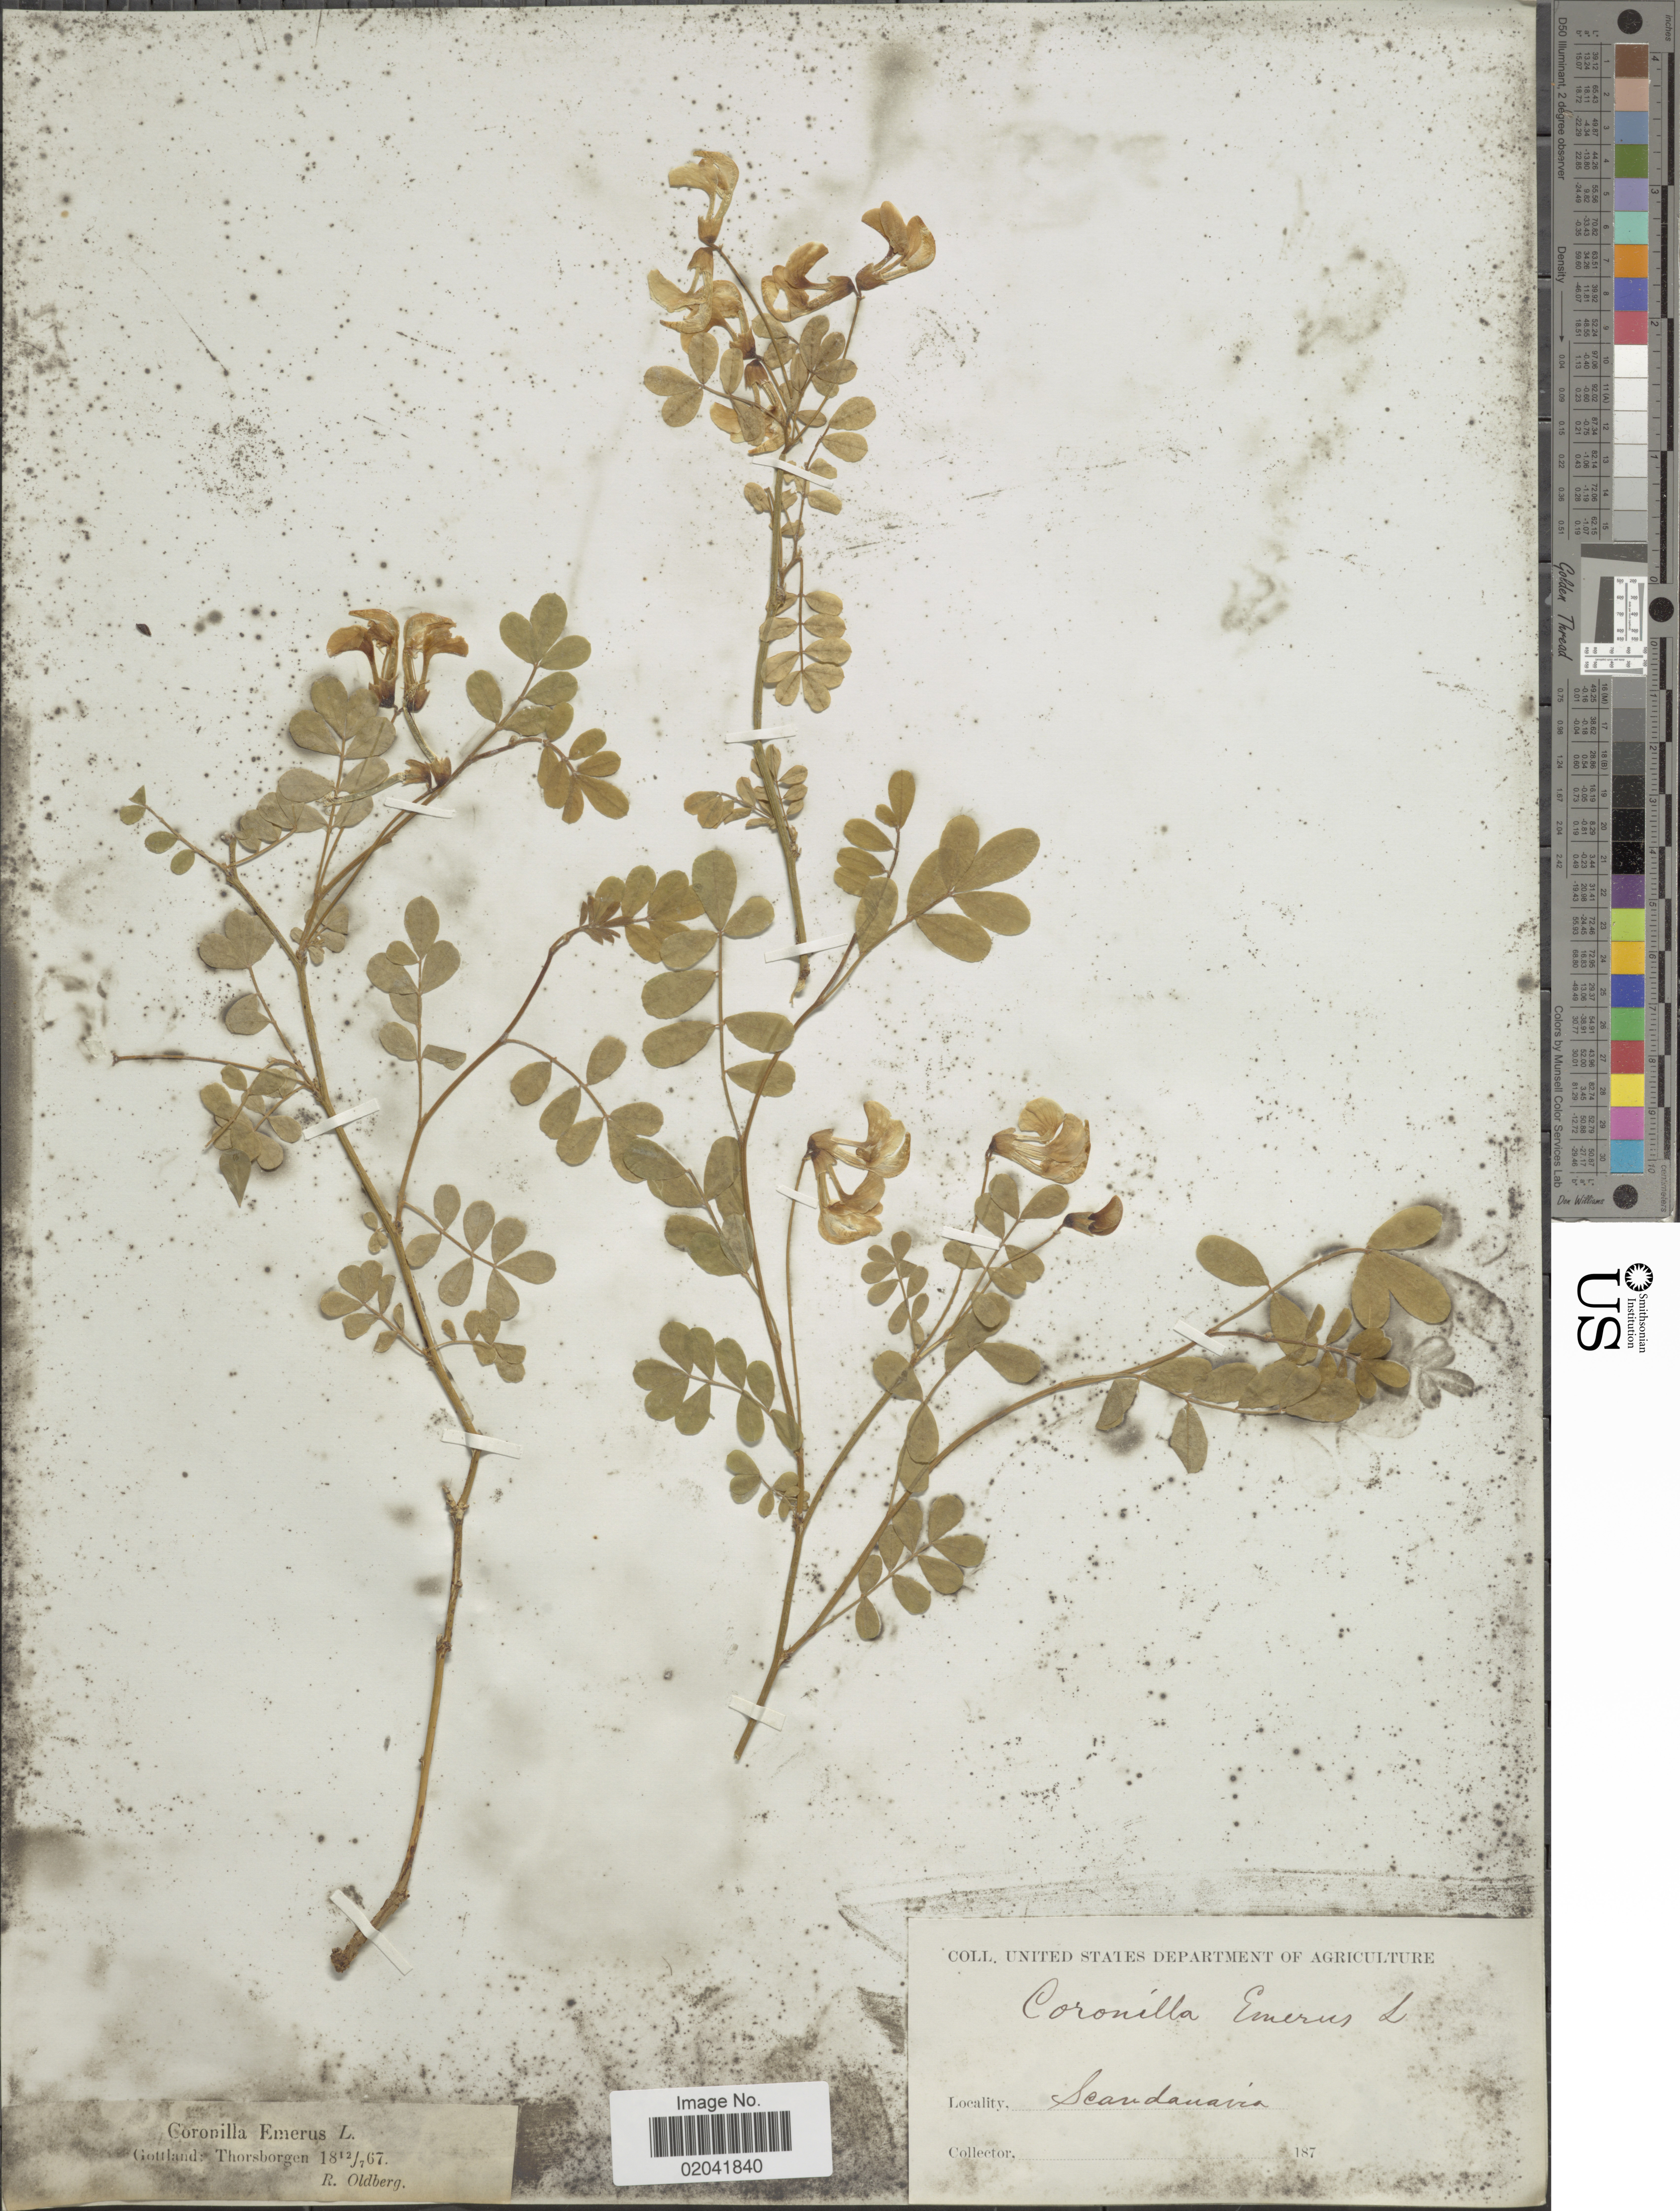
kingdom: Plantae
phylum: Tracheophyta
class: Magnoliopsida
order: Fabales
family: Fabaceae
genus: Coronilla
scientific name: Coronilla emerus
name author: L.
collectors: R. Oldberg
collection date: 1867-07-12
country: Sweden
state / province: Gotland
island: Gotland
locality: Golands - Thorsborgen, Scandanavia